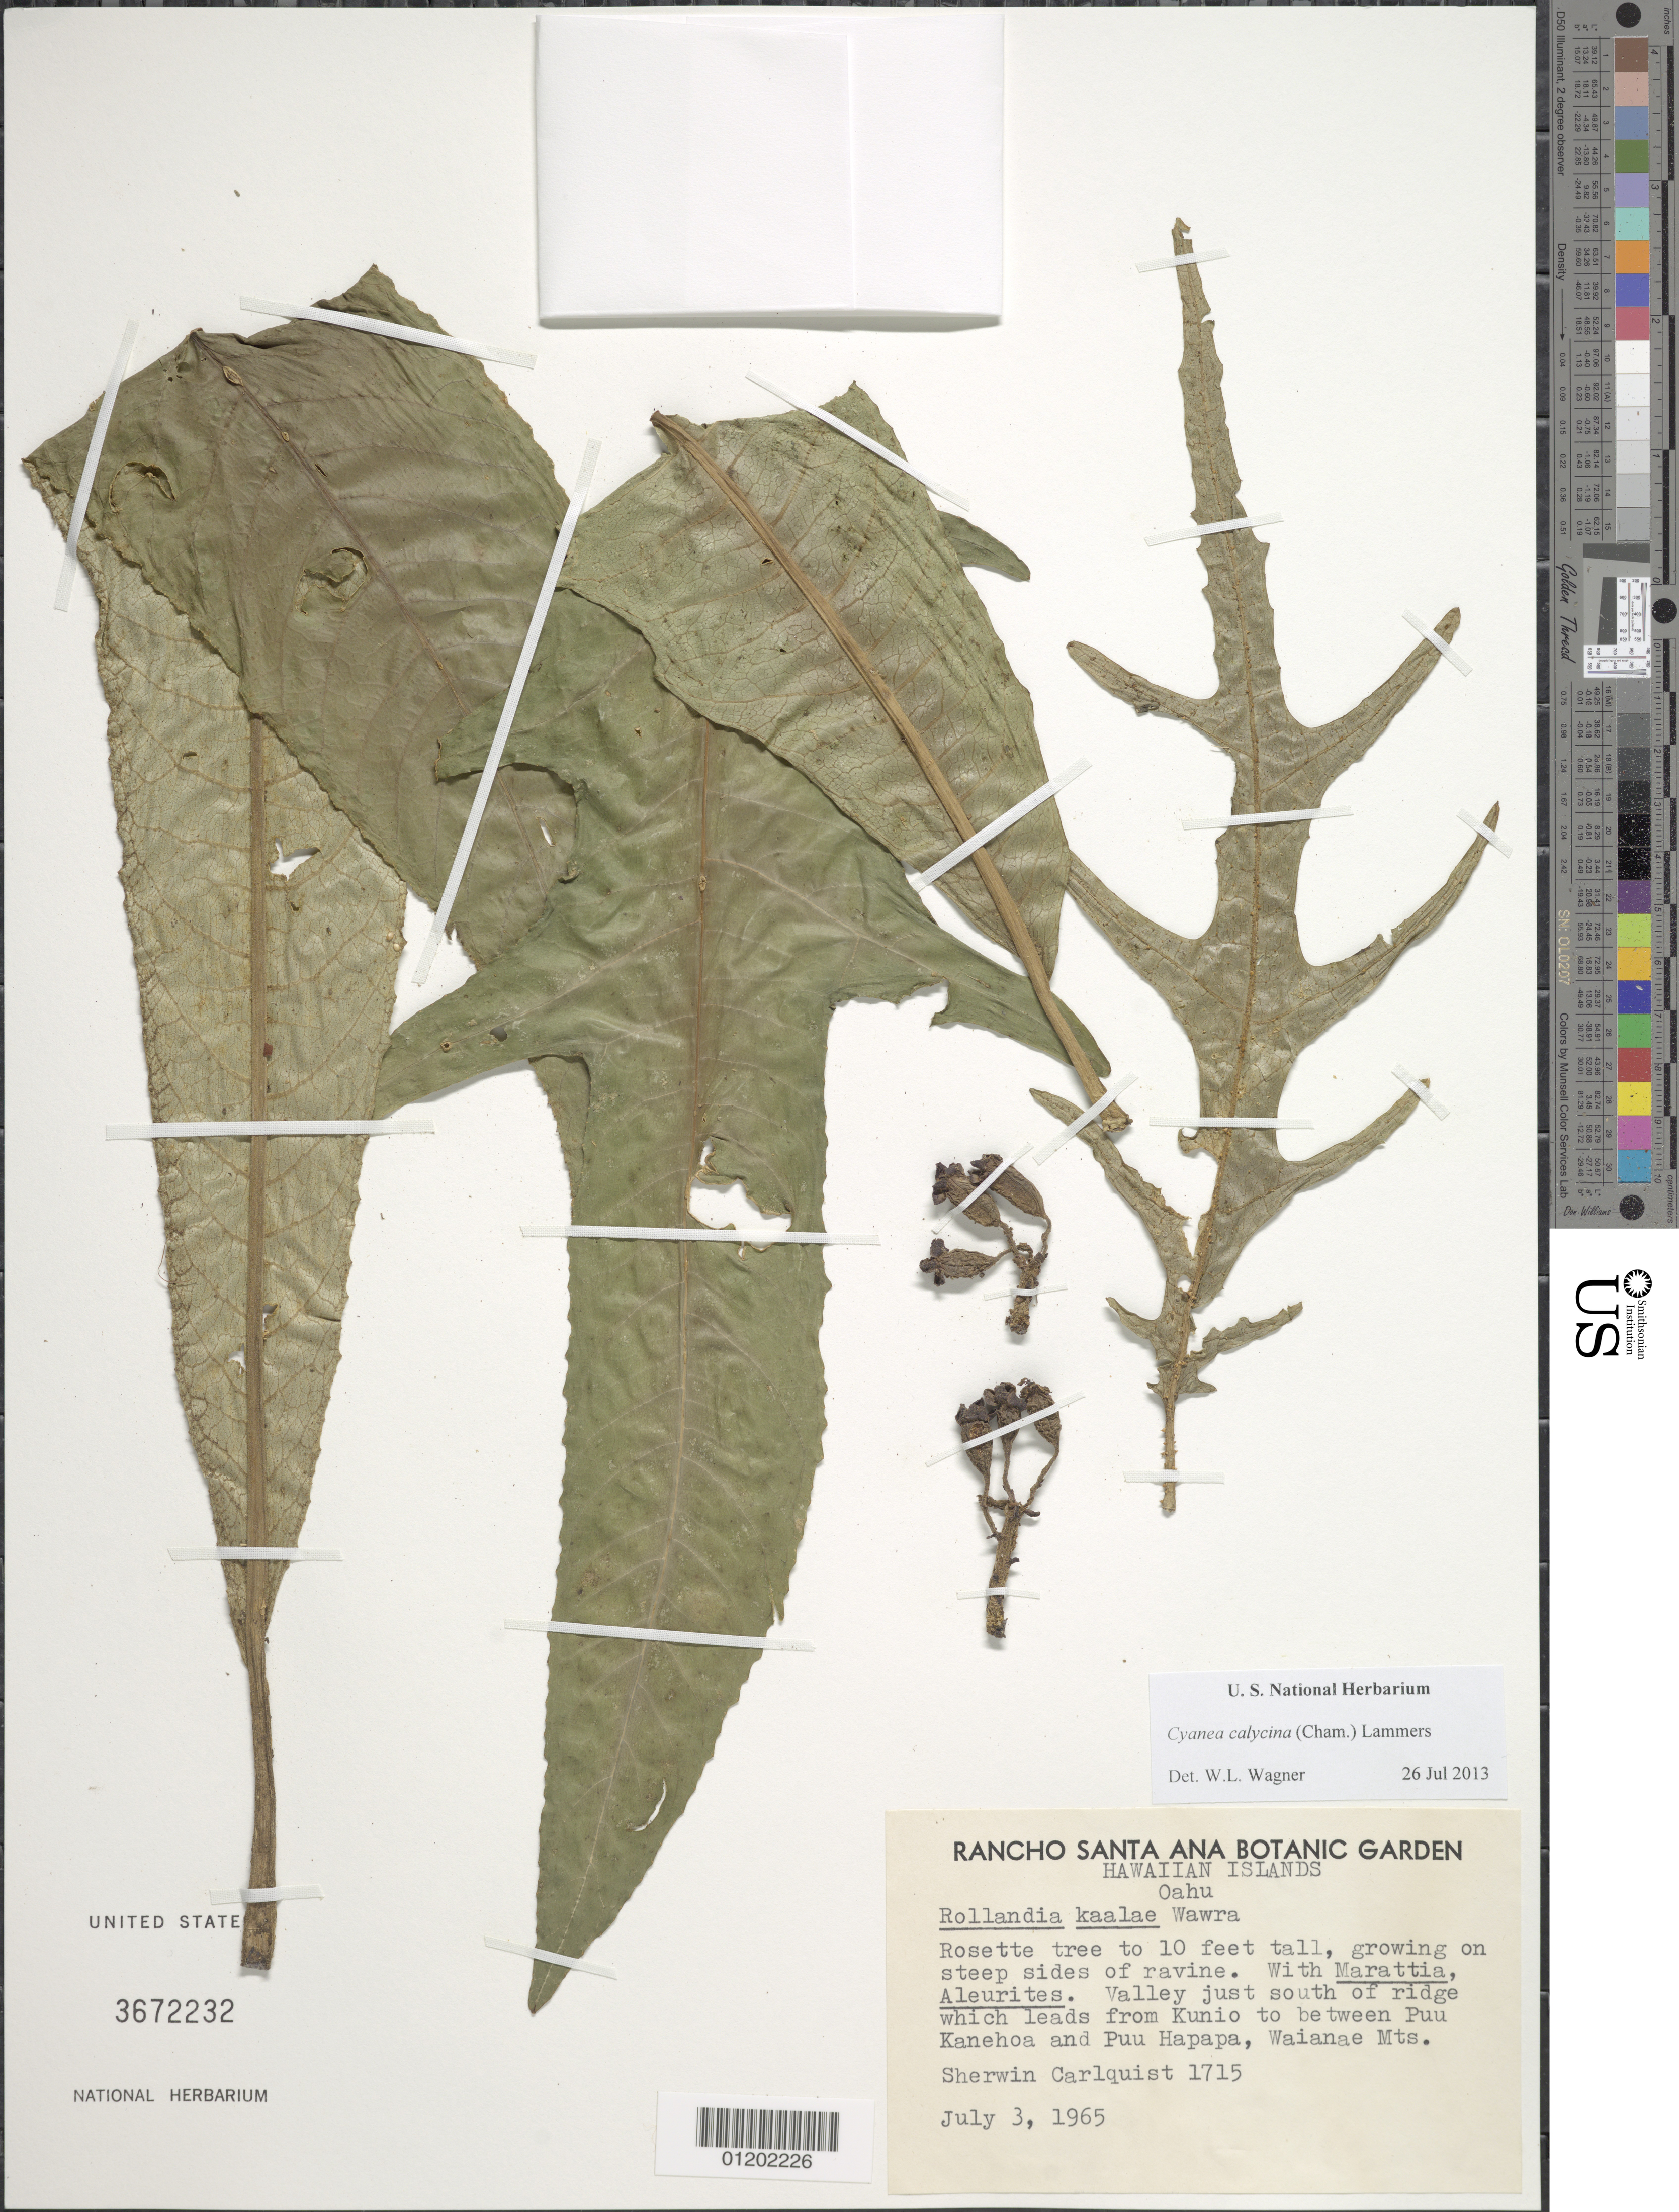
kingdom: Plantae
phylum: Tracheophyta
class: Magnoliopsida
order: Asterales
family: Campanulaceae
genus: Cyanea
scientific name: Cyanea calycina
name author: (Cham.) Lammers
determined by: Wagner, W. L., (BOT), Smithsonian Institution - National Museum of Natural History (UNITED STATES)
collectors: S. Carlquist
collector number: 1715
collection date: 1965-07-03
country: United States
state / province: Hawaii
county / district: Honolulu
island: Oahu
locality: Valley just south of ridge which leads from Kunio to between Puu Kanehoa and Puu Hapapa, Waianae Mts.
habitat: Steep sides of ravine.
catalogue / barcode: US 3672232